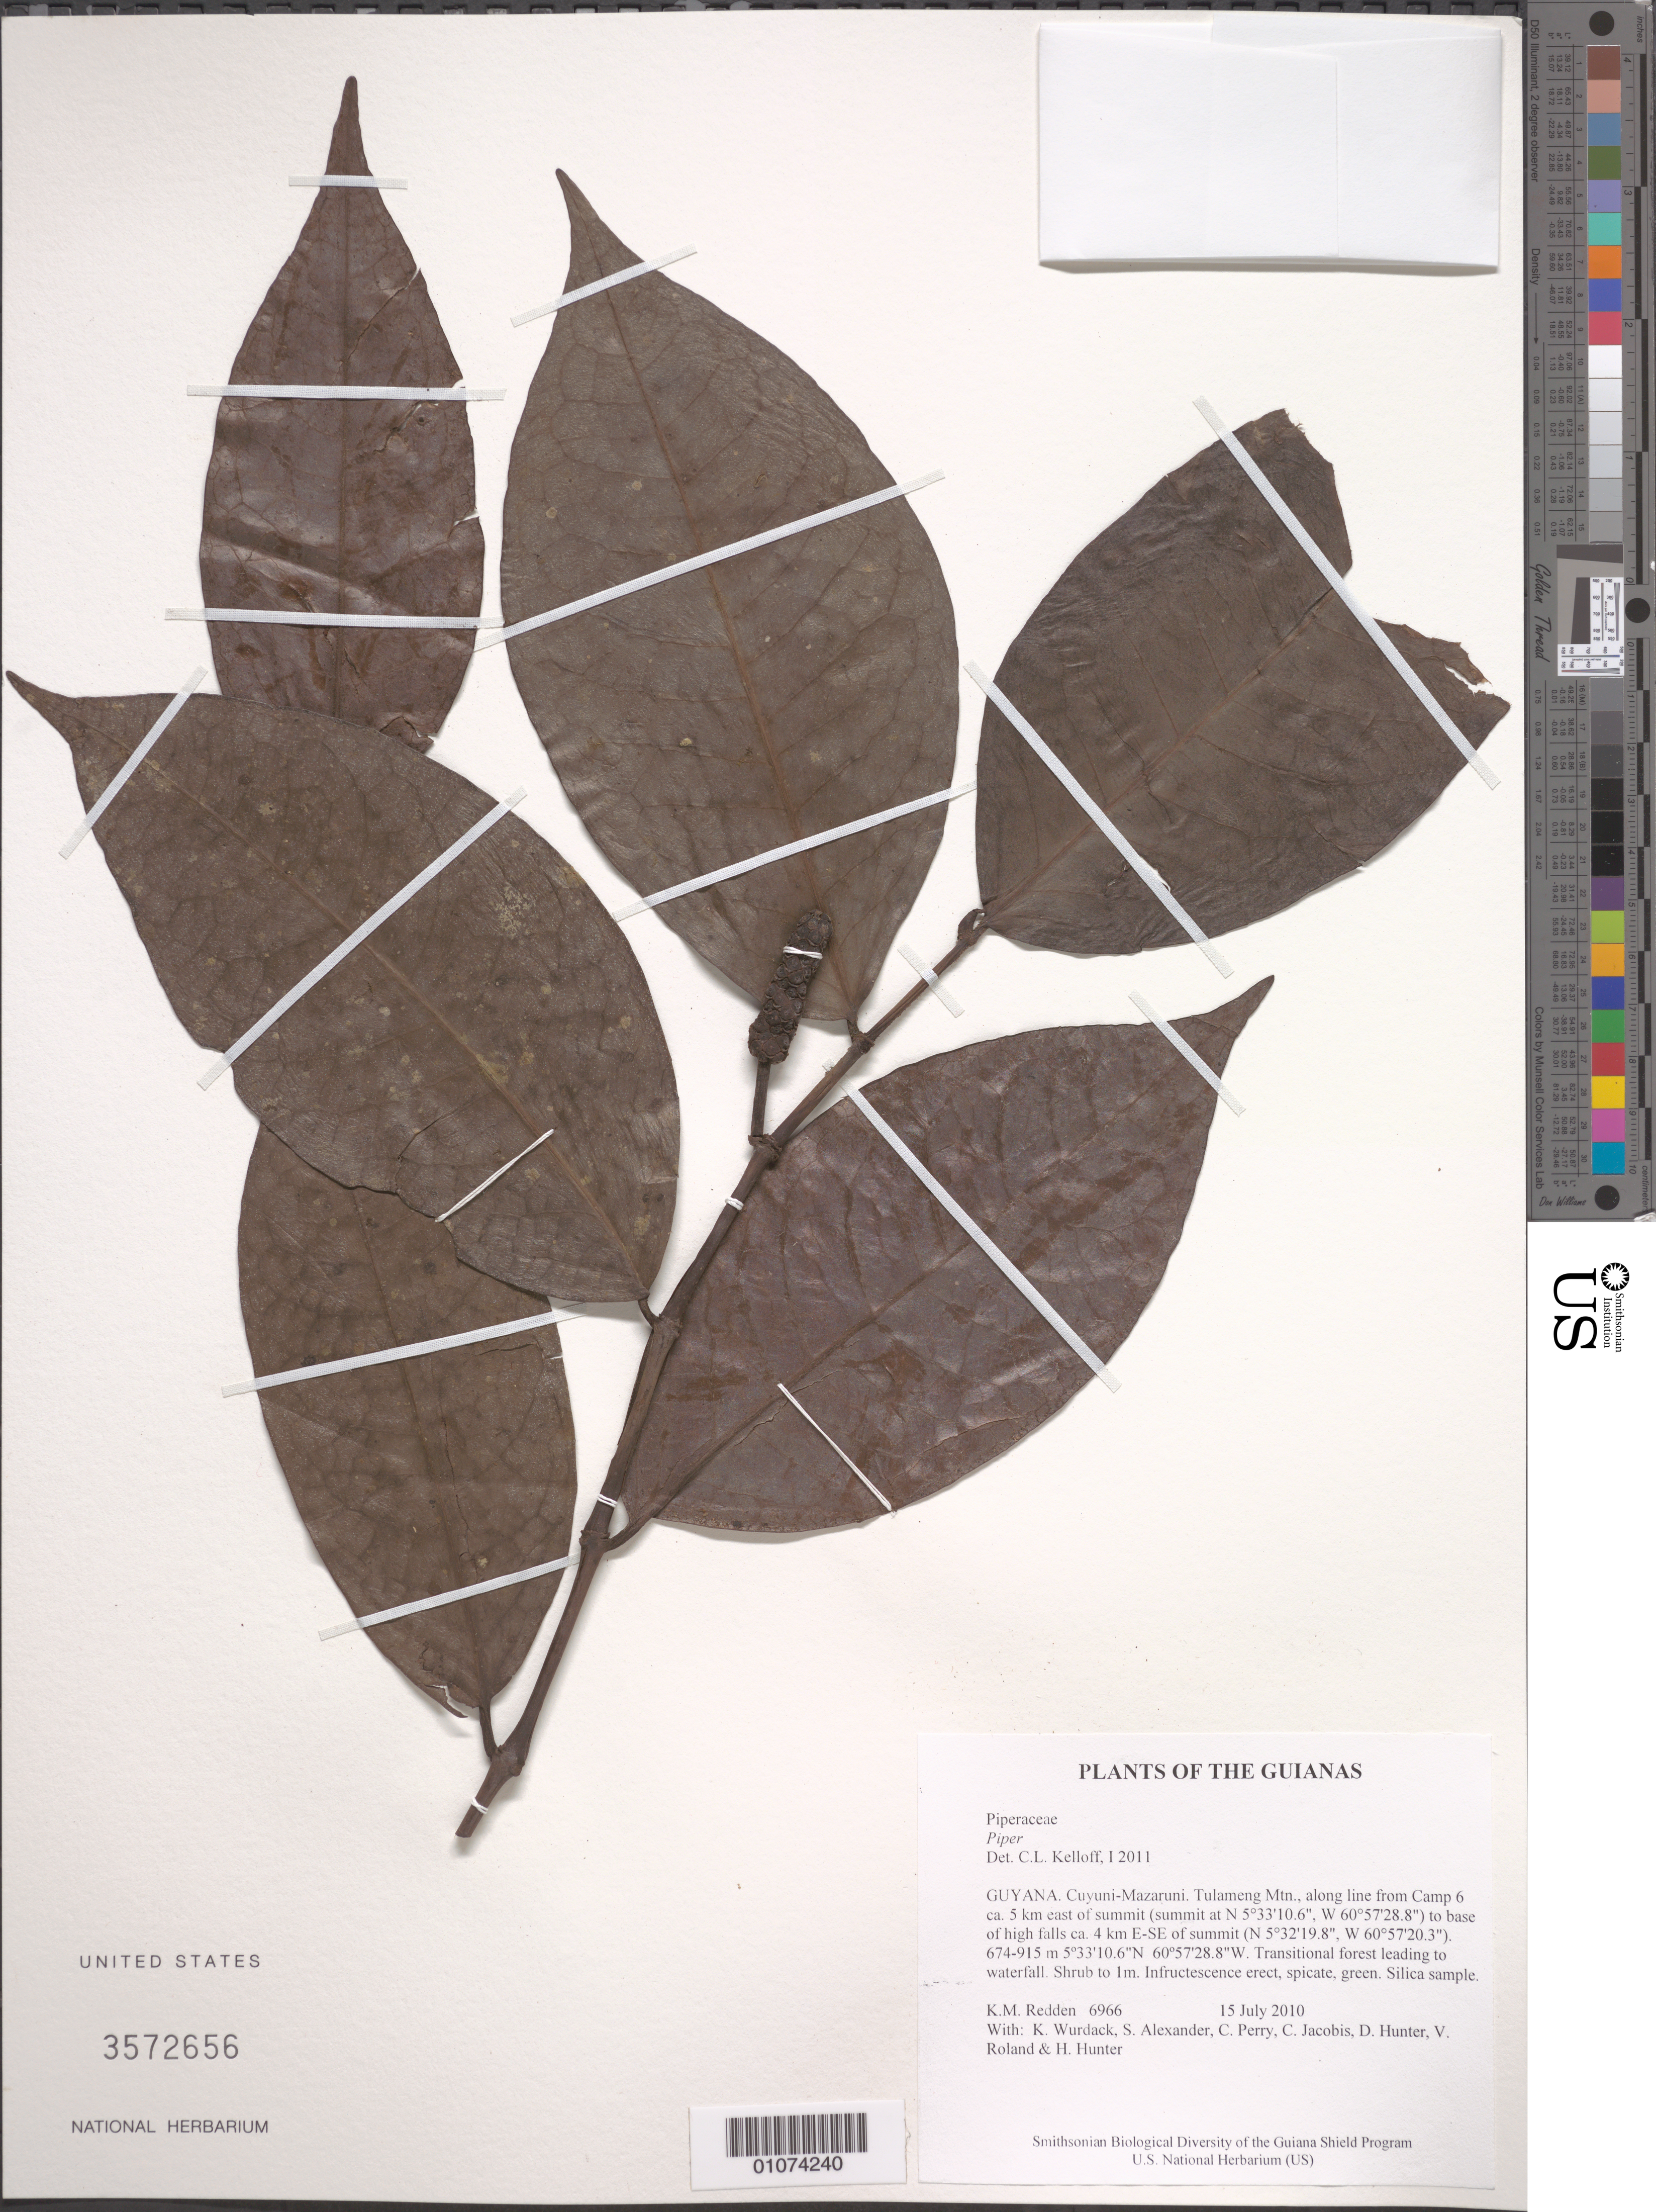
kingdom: Plantae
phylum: Tracheophyta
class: Magnoliopsida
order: Piperales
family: Piperaceae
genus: Piper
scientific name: Piper sp.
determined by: Kelloff, Carol L., (US), Smithsonian Institution - National Museum of Natural History (UNITED STATES)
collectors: K. M. Redden, K. Wurdack, S. N. Alexander, C. Perry, C. Jacobis, D. Hunter, V. Roland & H. Hunter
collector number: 6966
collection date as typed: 15 July 2010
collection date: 2010-07-15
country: Guyana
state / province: Cuyuni-Mazaruni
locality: Tulameng Mtn., along line from Camp 6 ca. 5 km east of summit (summit at N 5°33'10.6", W 60°57'28.8") to base of high falls ca. 4 km E-SE of summit (N 5°32'19.8", W 60°57'20.3")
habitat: Transitional forest leading to waterfall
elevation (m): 674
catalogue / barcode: US 3572656